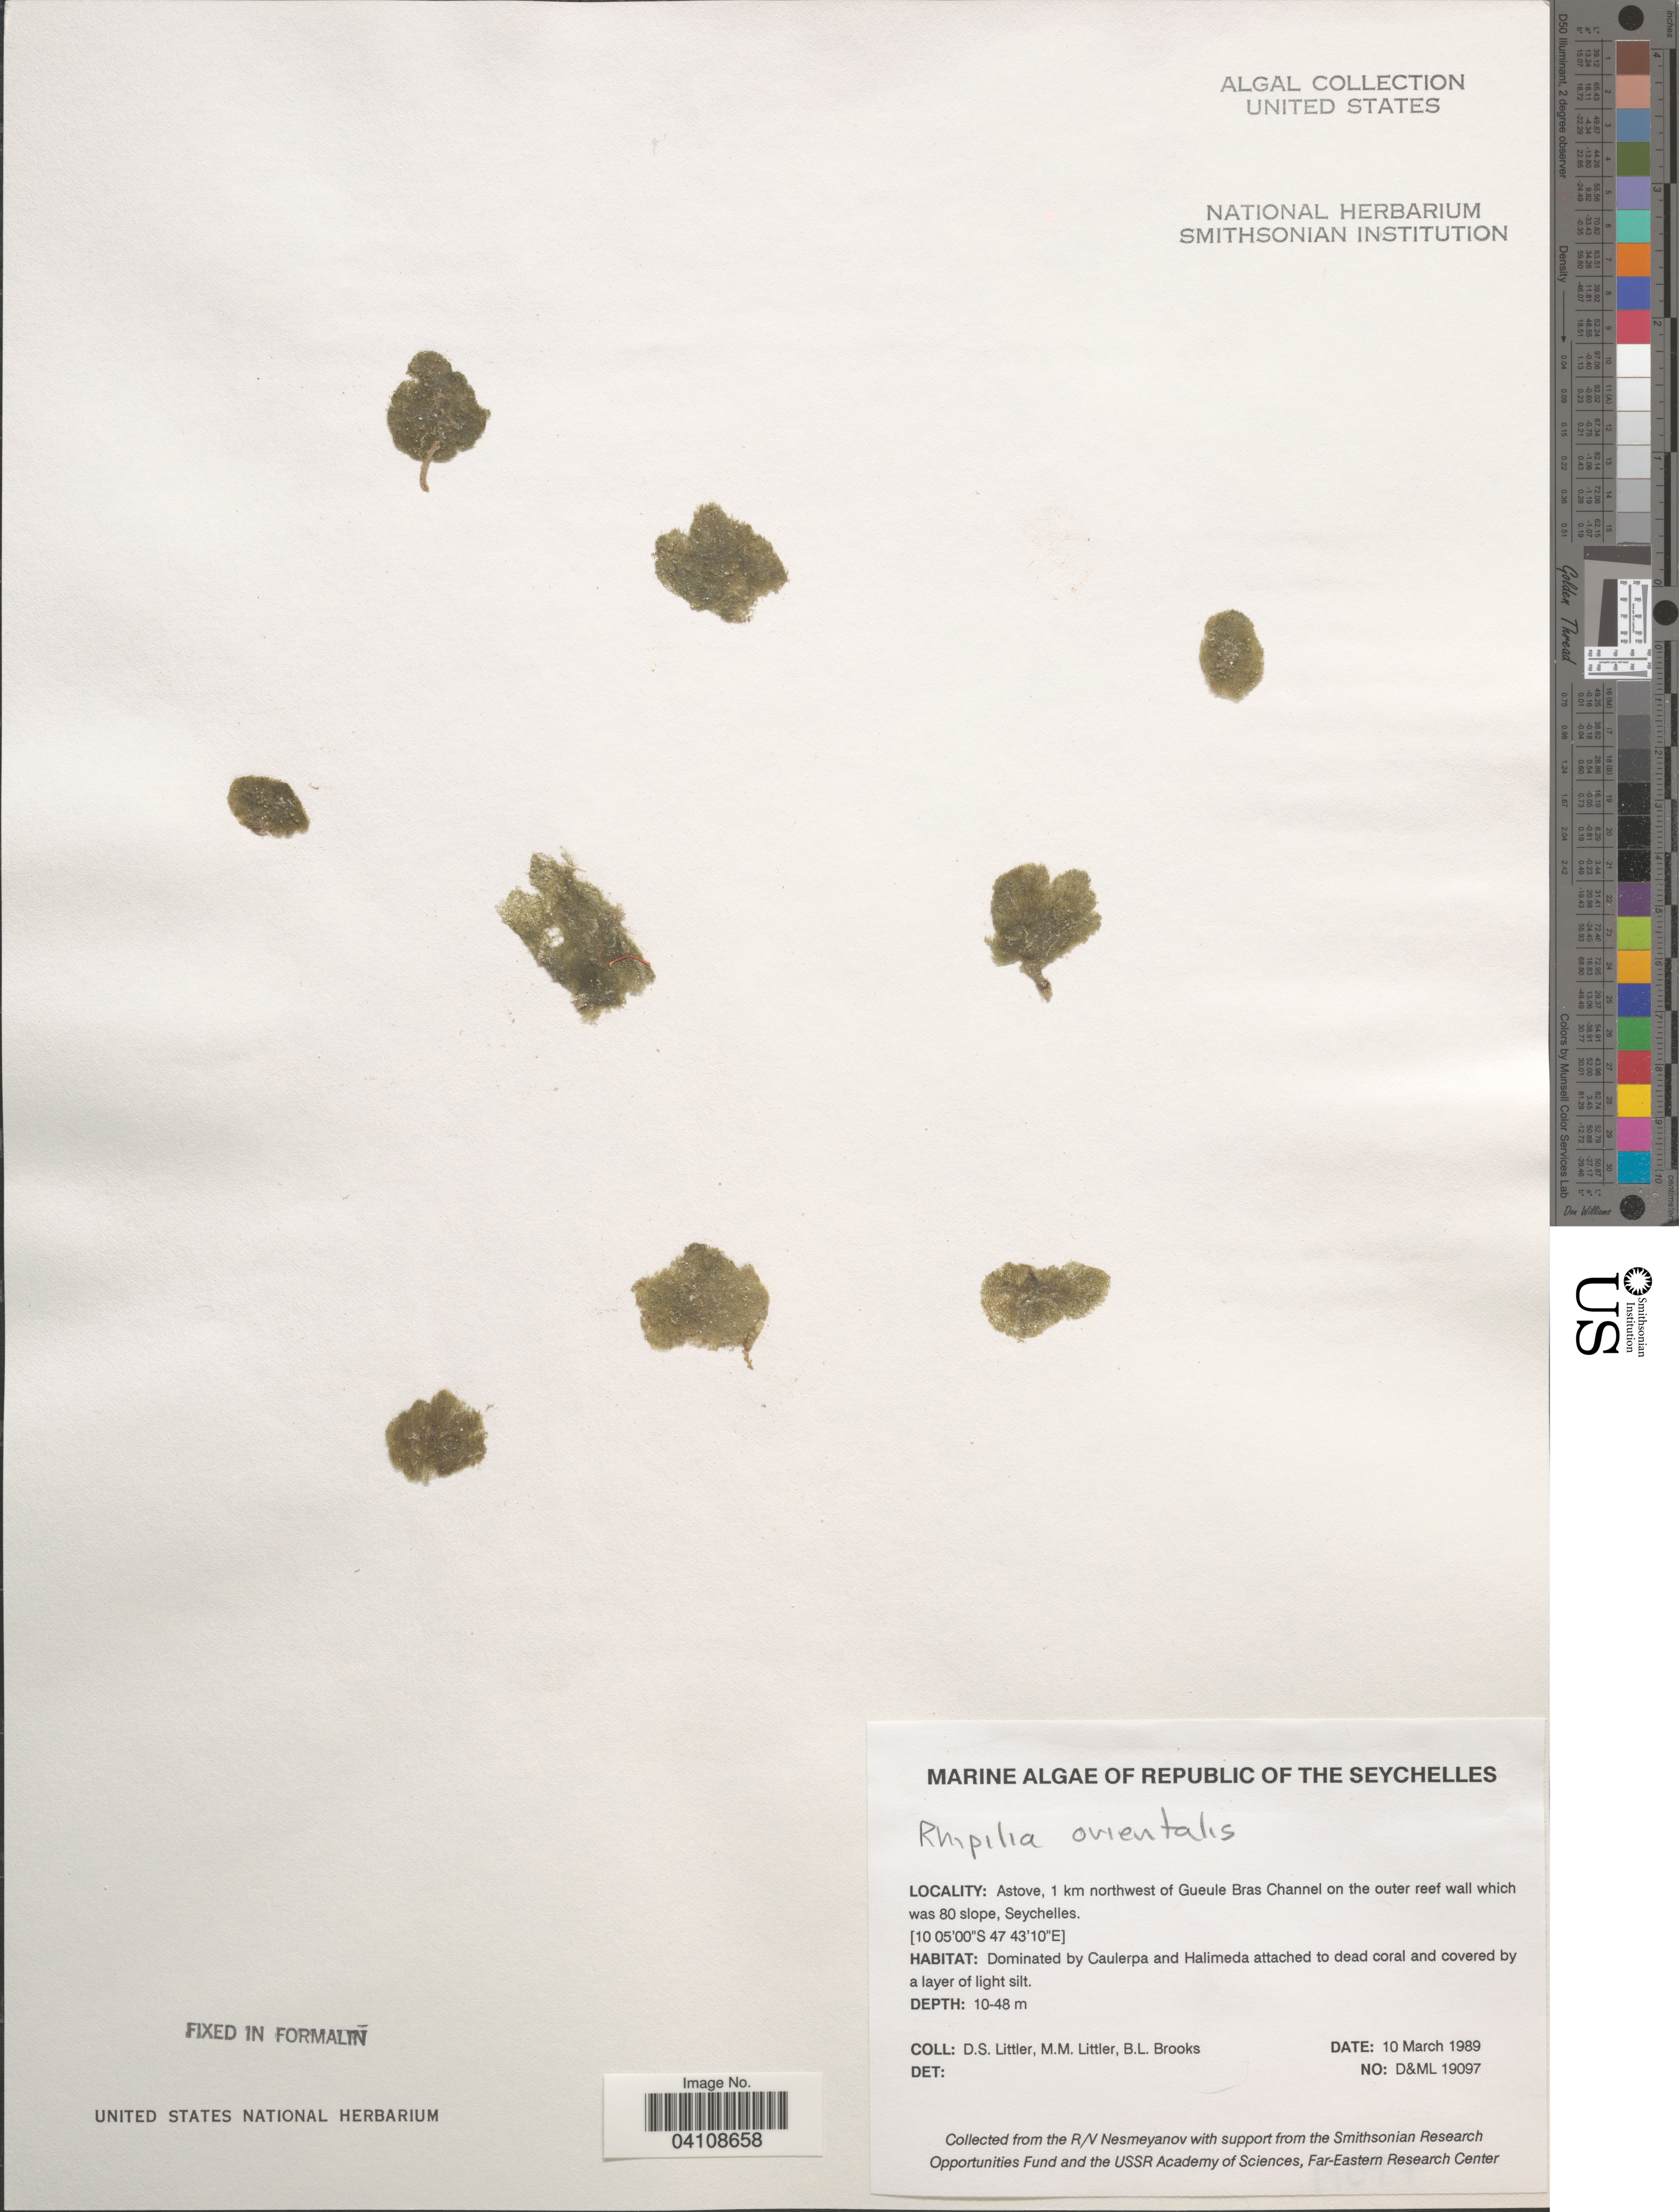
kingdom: Plantae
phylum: Chlorophyta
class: Ulvophyceae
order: Bryopsidales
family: Halimedaceae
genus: Kraftalia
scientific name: Kraftalia orientalis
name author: (A. Gepp & E. Gepp) Lagourgue & Payri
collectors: D. S. Littler & B. Brooks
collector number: D&ML19097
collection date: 1989-03-10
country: Seychelles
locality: Republic of The Seychelles. Astove, 1 km northwest of Gueule Bras Channel on the outer reef wall which was 80 slope.